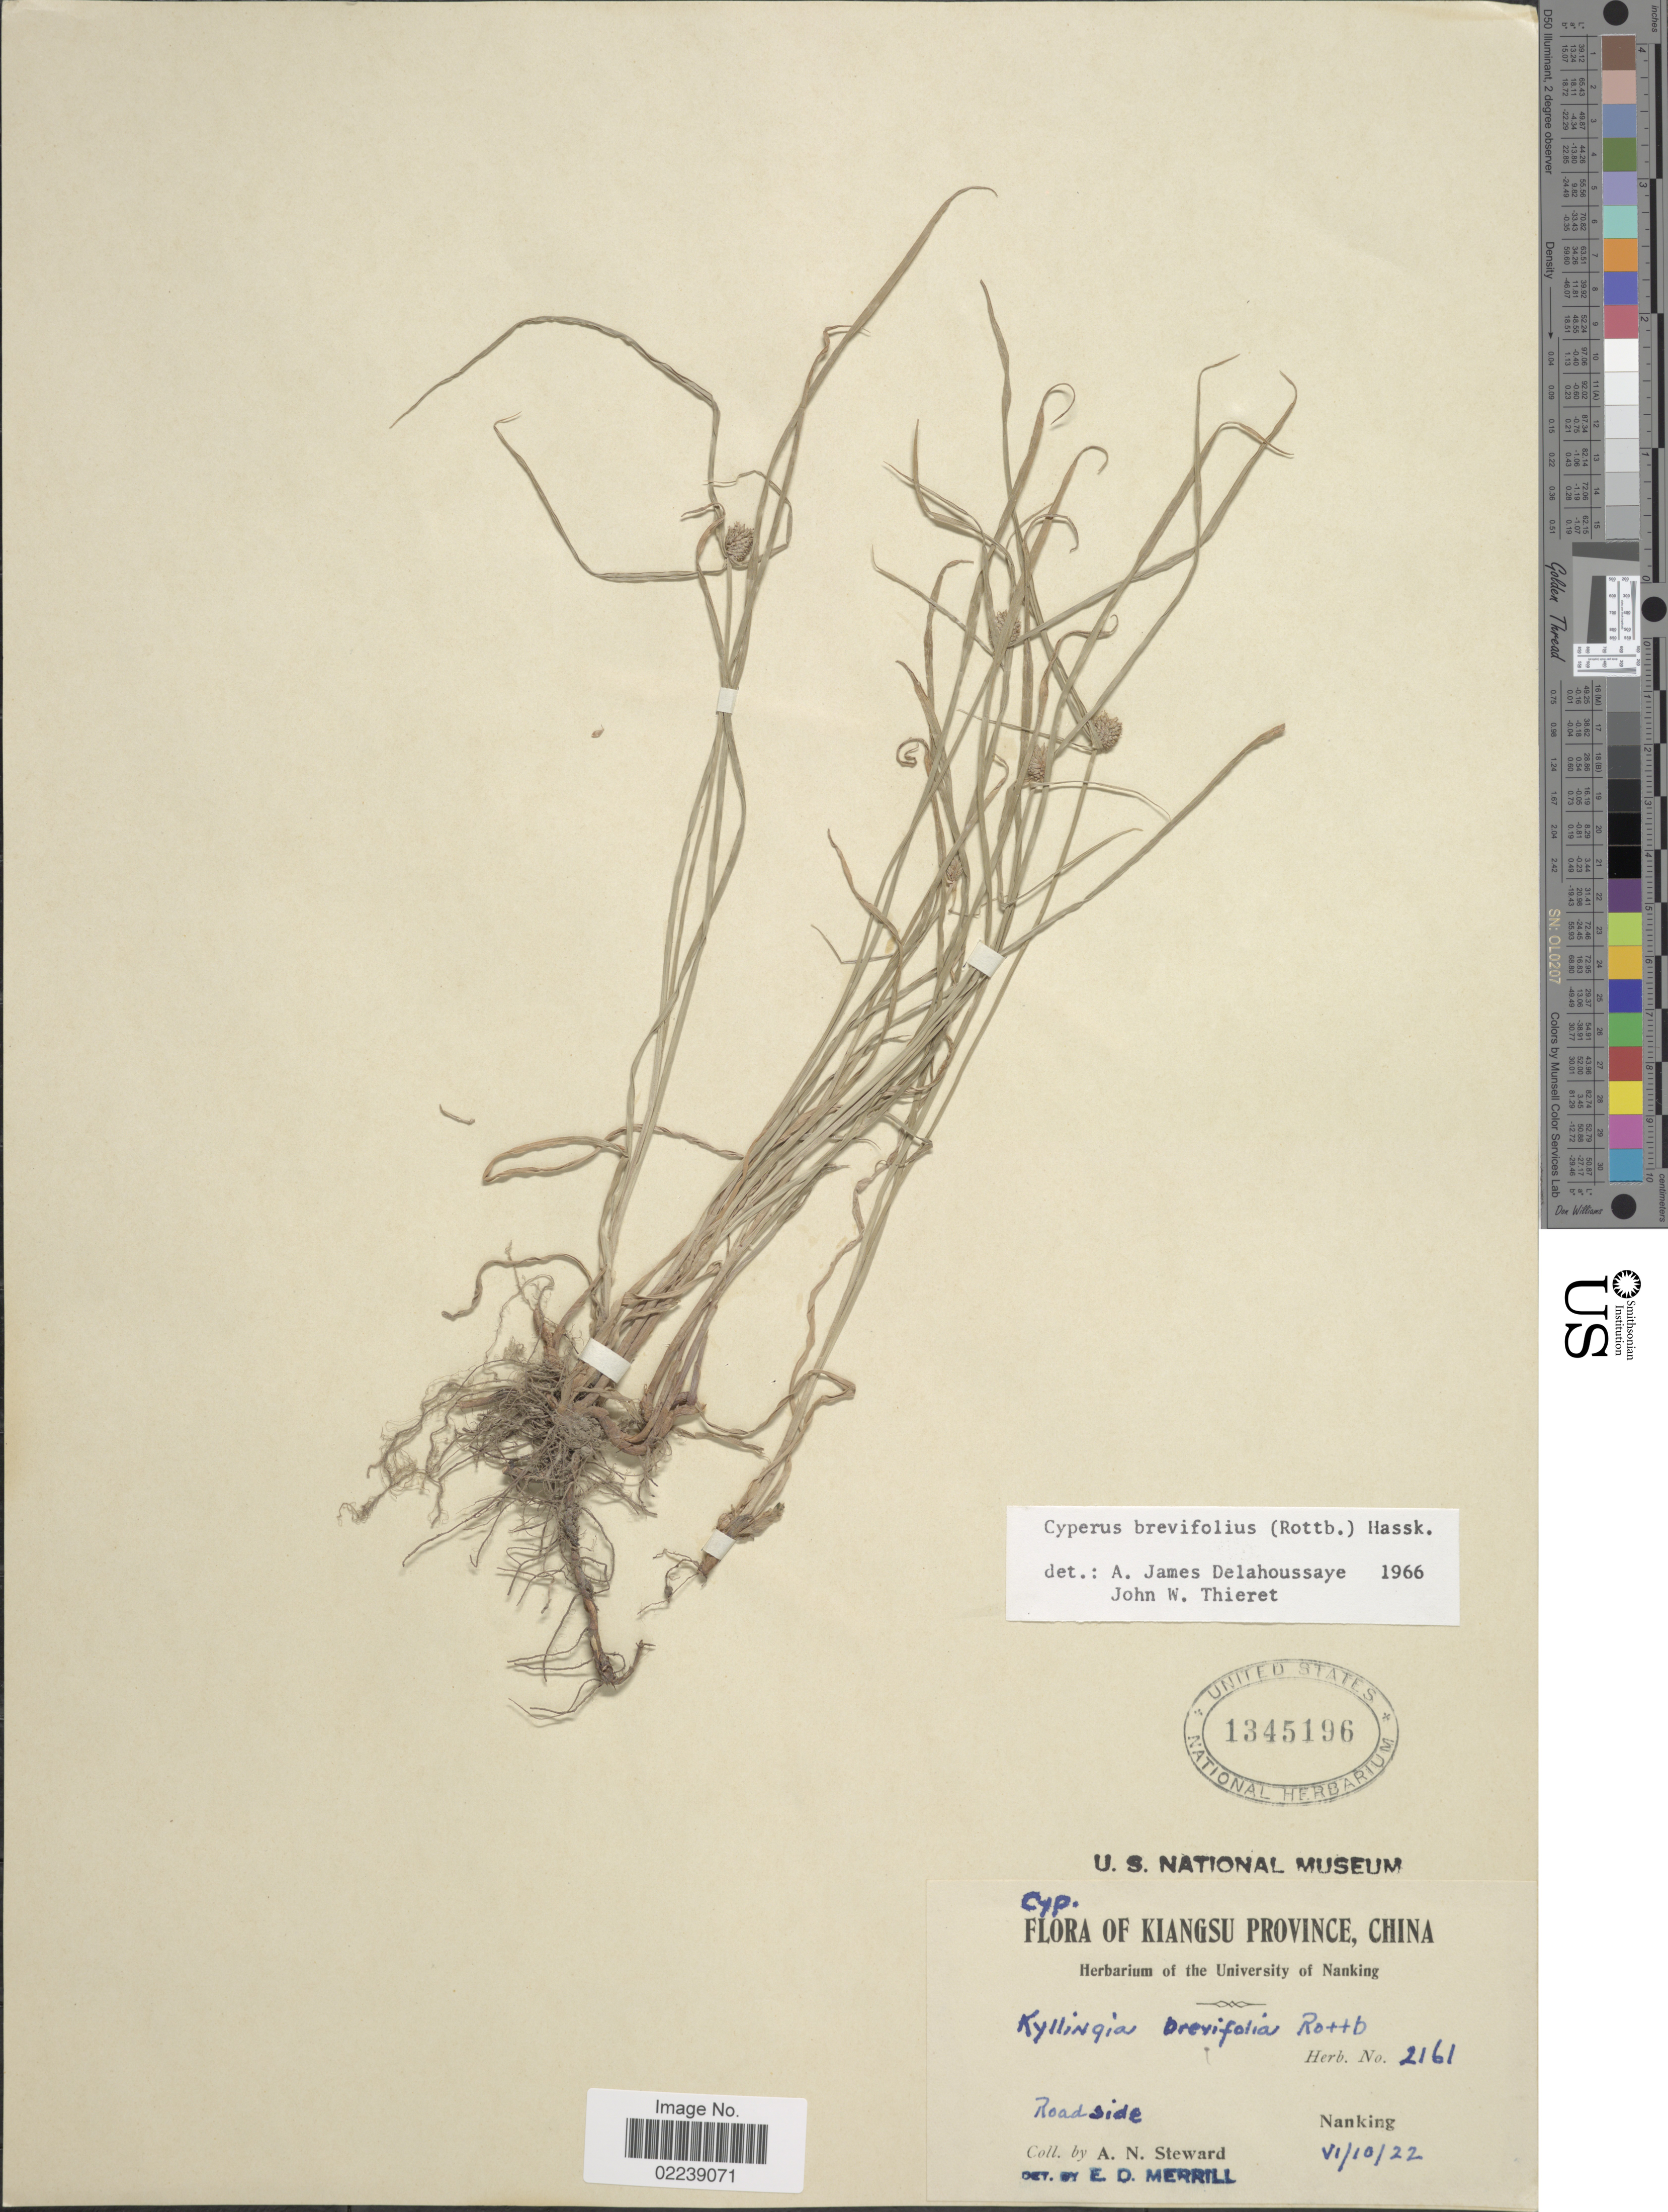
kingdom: Plantae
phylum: Tracheophyta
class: Liliopsida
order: Poales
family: Cyperaceae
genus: Cyperus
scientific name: Cyperus brevifolius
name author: (Rottb.) Hassk.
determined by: Strong, M. T., (US), Smithsonian Institution - National Museum of Natural History (UNITED STATES)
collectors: A. N. Steward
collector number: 2161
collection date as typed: Transcribed d/m/y: 10/6/22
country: China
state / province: Jiangsu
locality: Kiangsu Province, roadside Nanking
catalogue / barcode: US 1345196